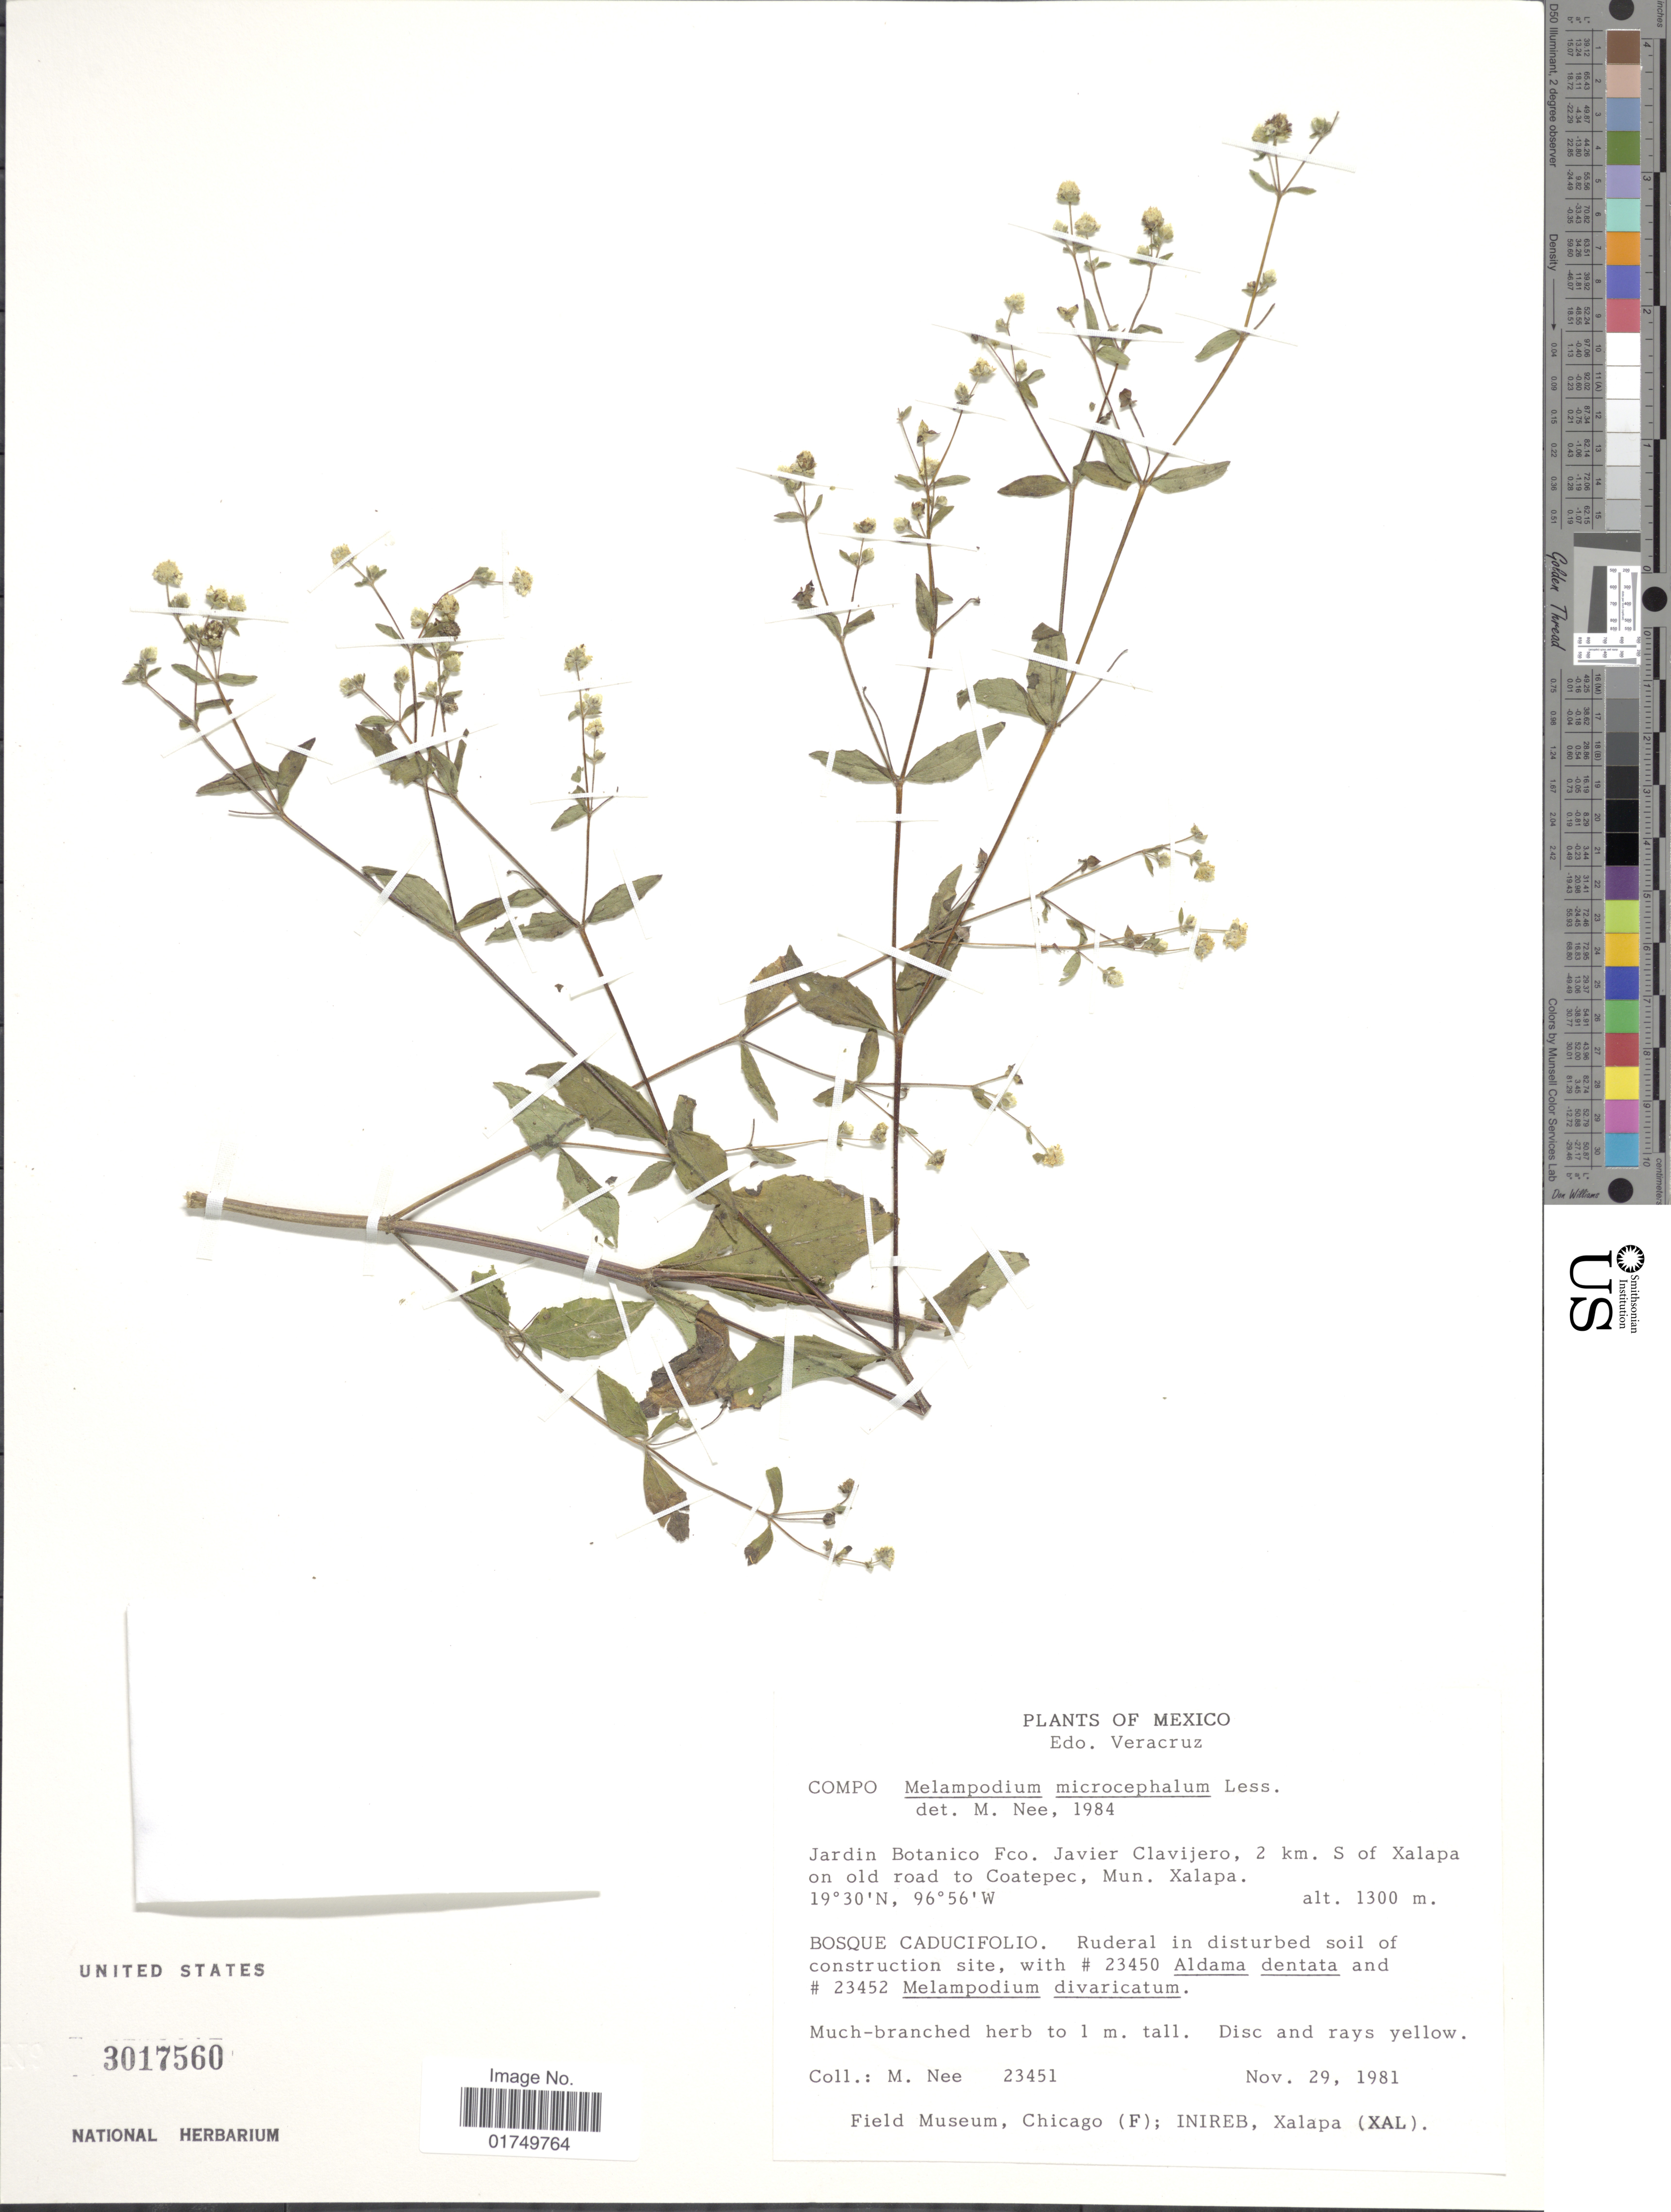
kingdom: Plantae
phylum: Tracheophyta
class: Magnoliopsida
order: Asterales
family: Asteraceae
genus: Melampodium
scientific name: Melampodium microcephalum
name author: Less.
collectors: M. Nee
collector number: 23451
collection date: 1981-11-29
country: Mexico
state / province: Veracruz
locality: Edo. Veracruz. Jardin Botanico Fco. Javier Clavijero, 2 km. S of Xalapa on old road to Coatepec, Mun. Xalapa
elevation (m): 1300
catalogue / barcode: US 3017560